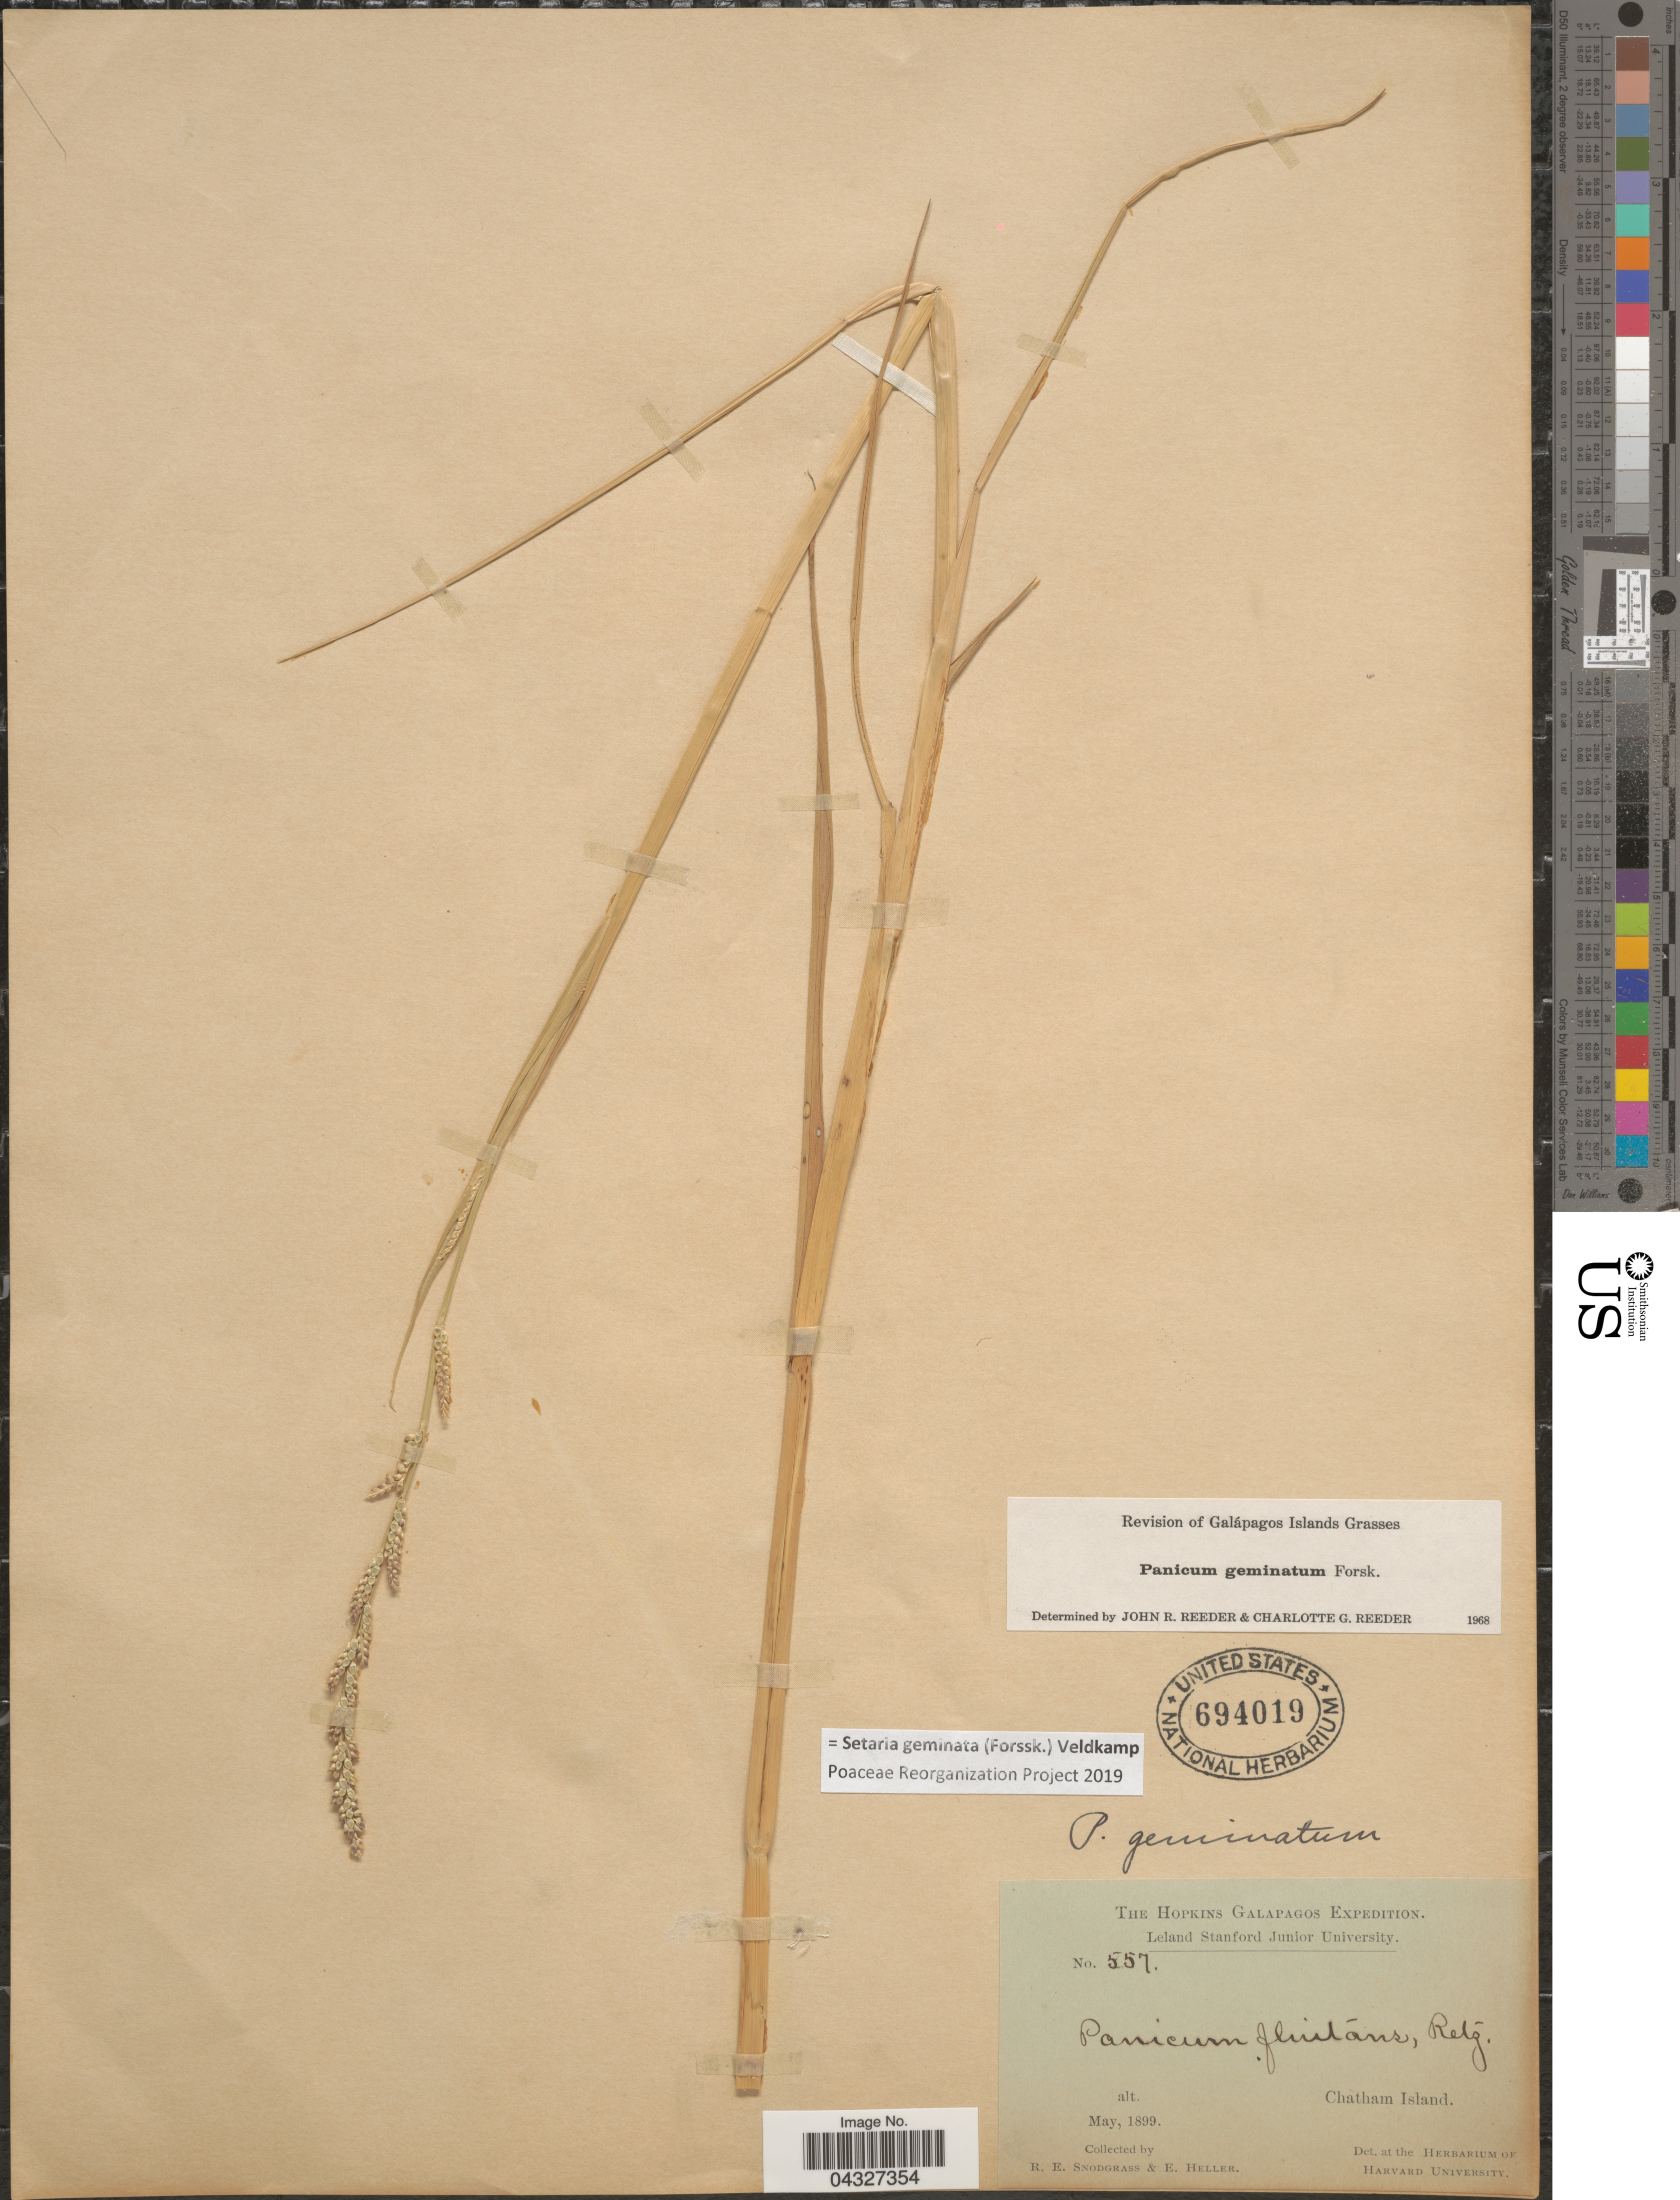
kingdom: Plantae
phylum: Tracheophyta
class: Liliopsida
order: Poales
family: Poaceae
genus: Setaria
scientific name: Setaria geminata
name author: (Forssk.) Veldkamp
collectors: R. E. Snodgrass & E. Heller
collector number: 557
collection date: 1899-05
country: Ecuador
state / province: Colón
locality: The Hopkins Galapagos Expedition. Chatham Island.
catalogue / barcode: US 694019